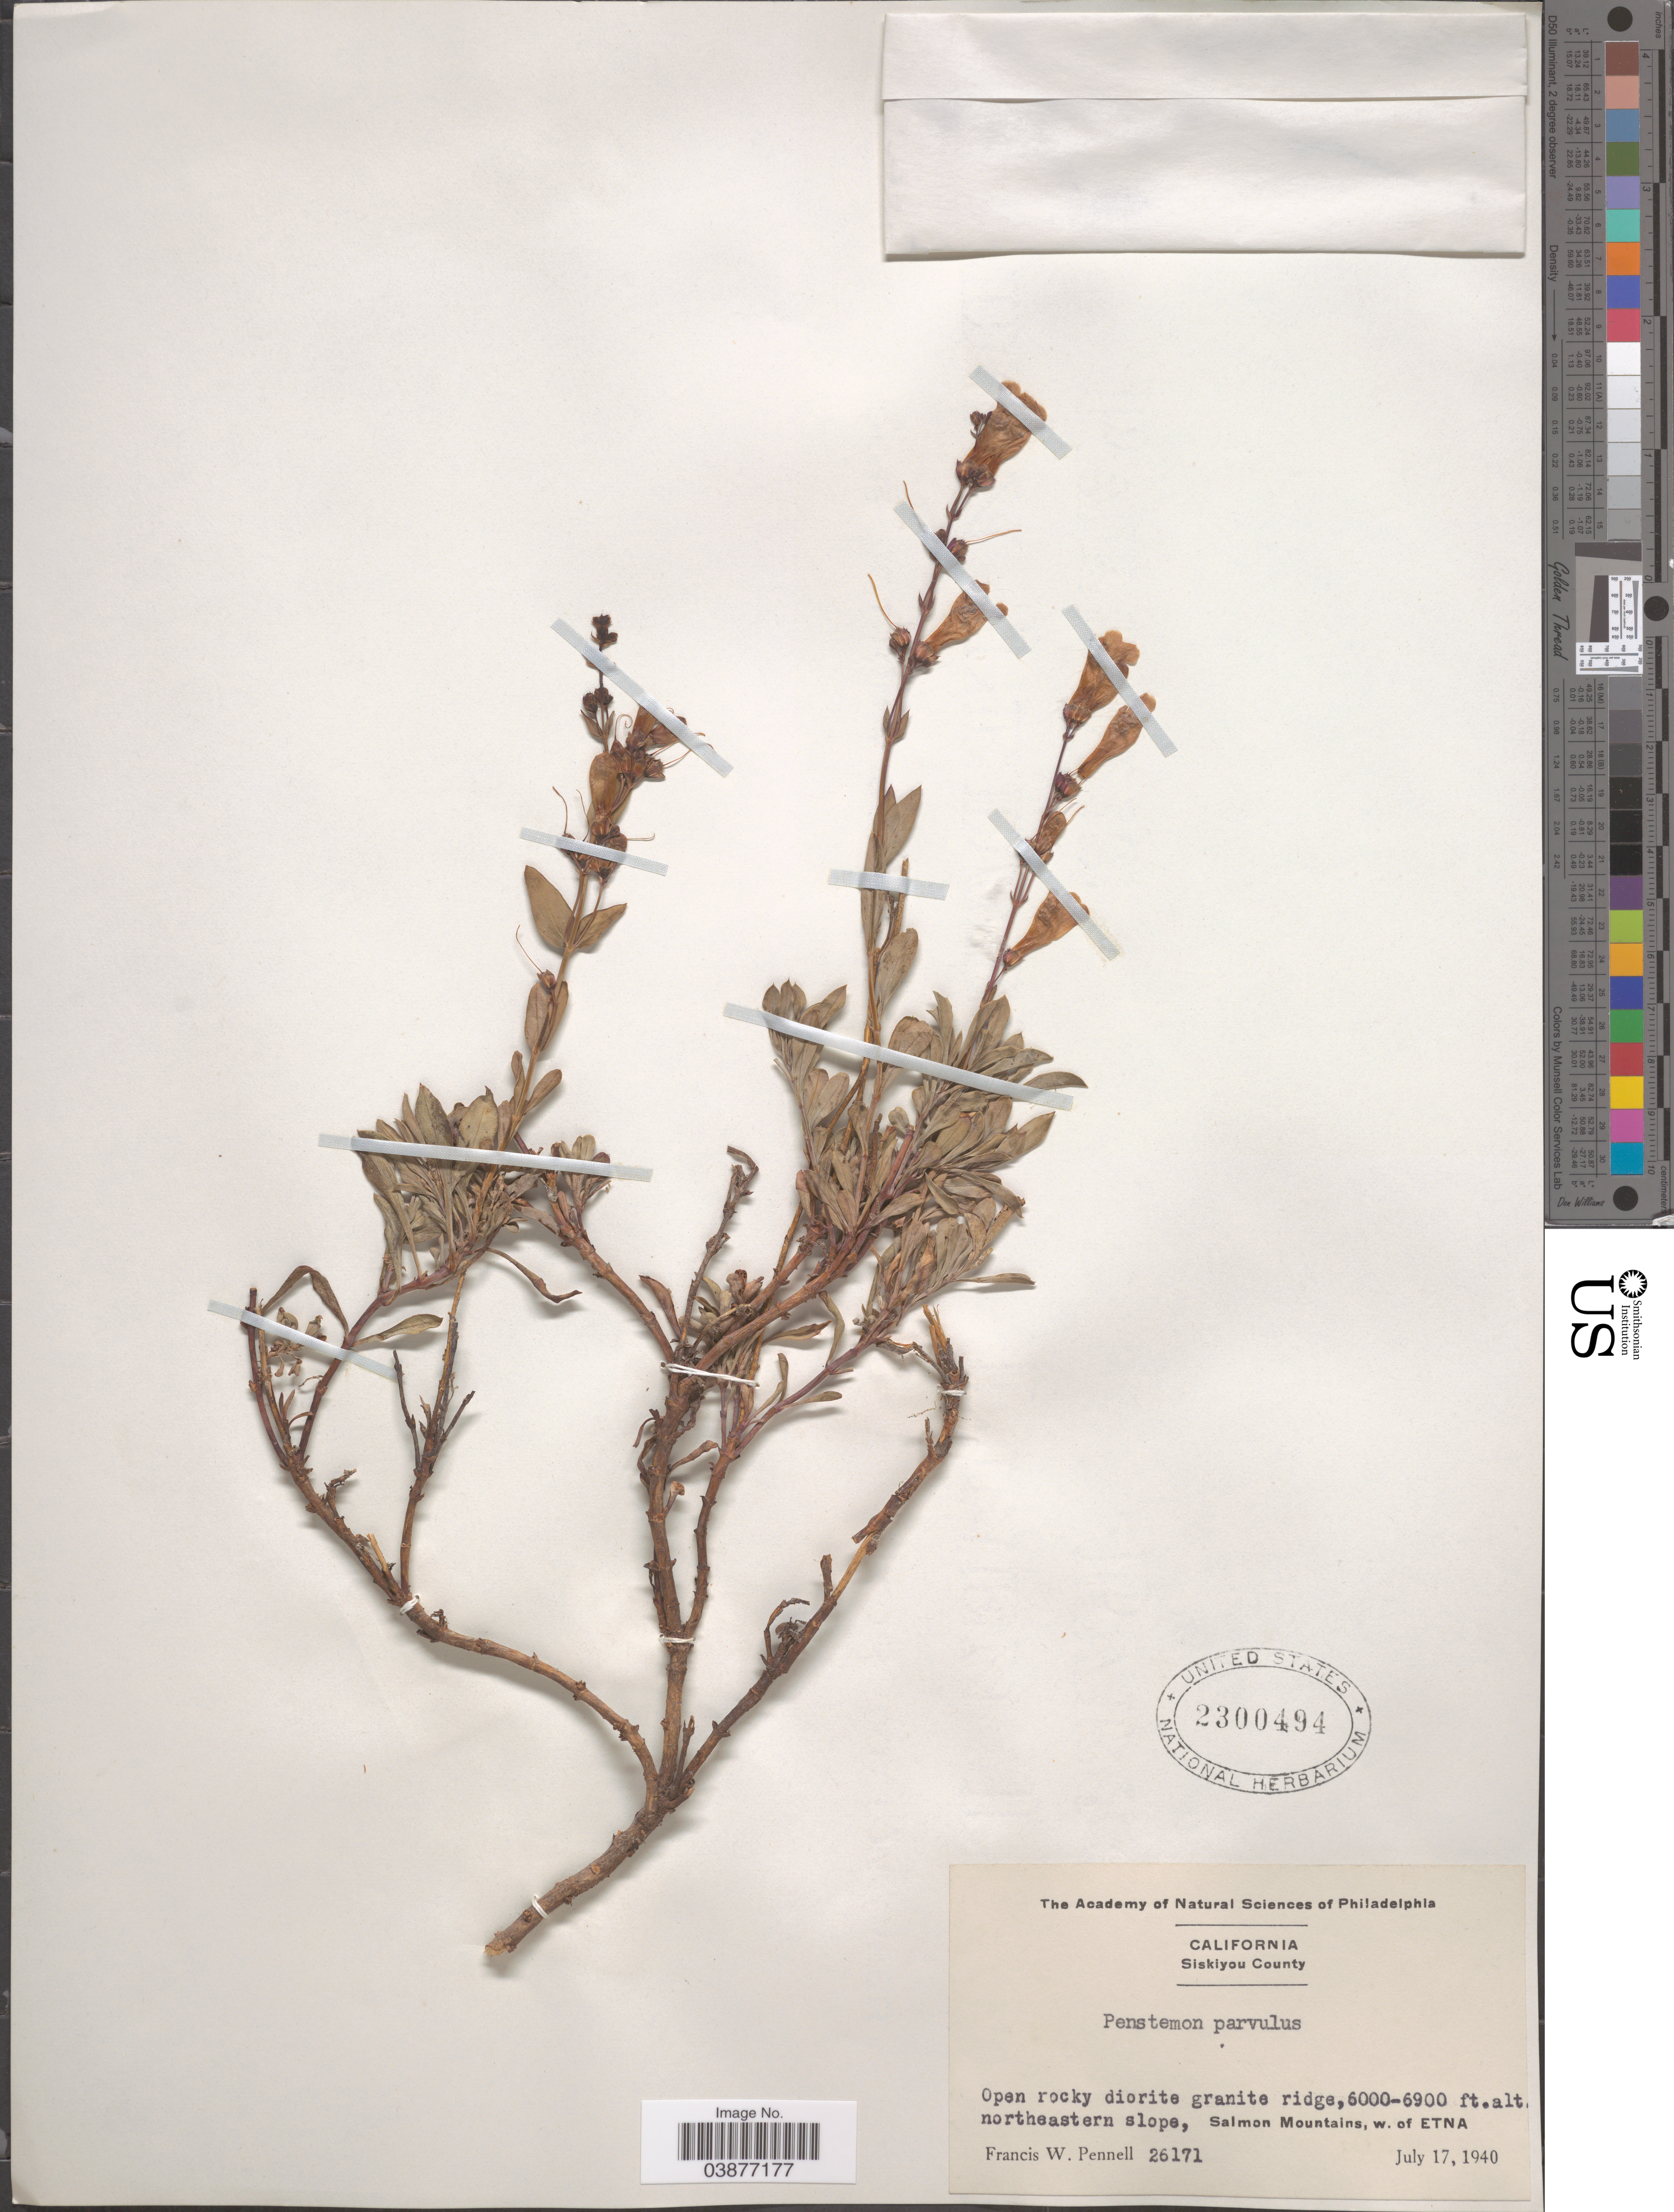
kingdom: Plantae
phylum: Tracheophyta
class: Magnoliopsida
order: Lamiales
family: Plantaginaceae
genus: Penstemon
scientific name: Penstemon parvulus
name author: (A. Gray) Krautter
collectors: F. W. Pennell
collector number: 26171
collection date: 1940-07-17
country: United States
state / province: California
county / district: Siskiyou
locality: Siskiyou County. Northeastern slope, Salmon Mountains, w. of Etna.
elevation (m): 1829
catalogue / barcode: US 2300494